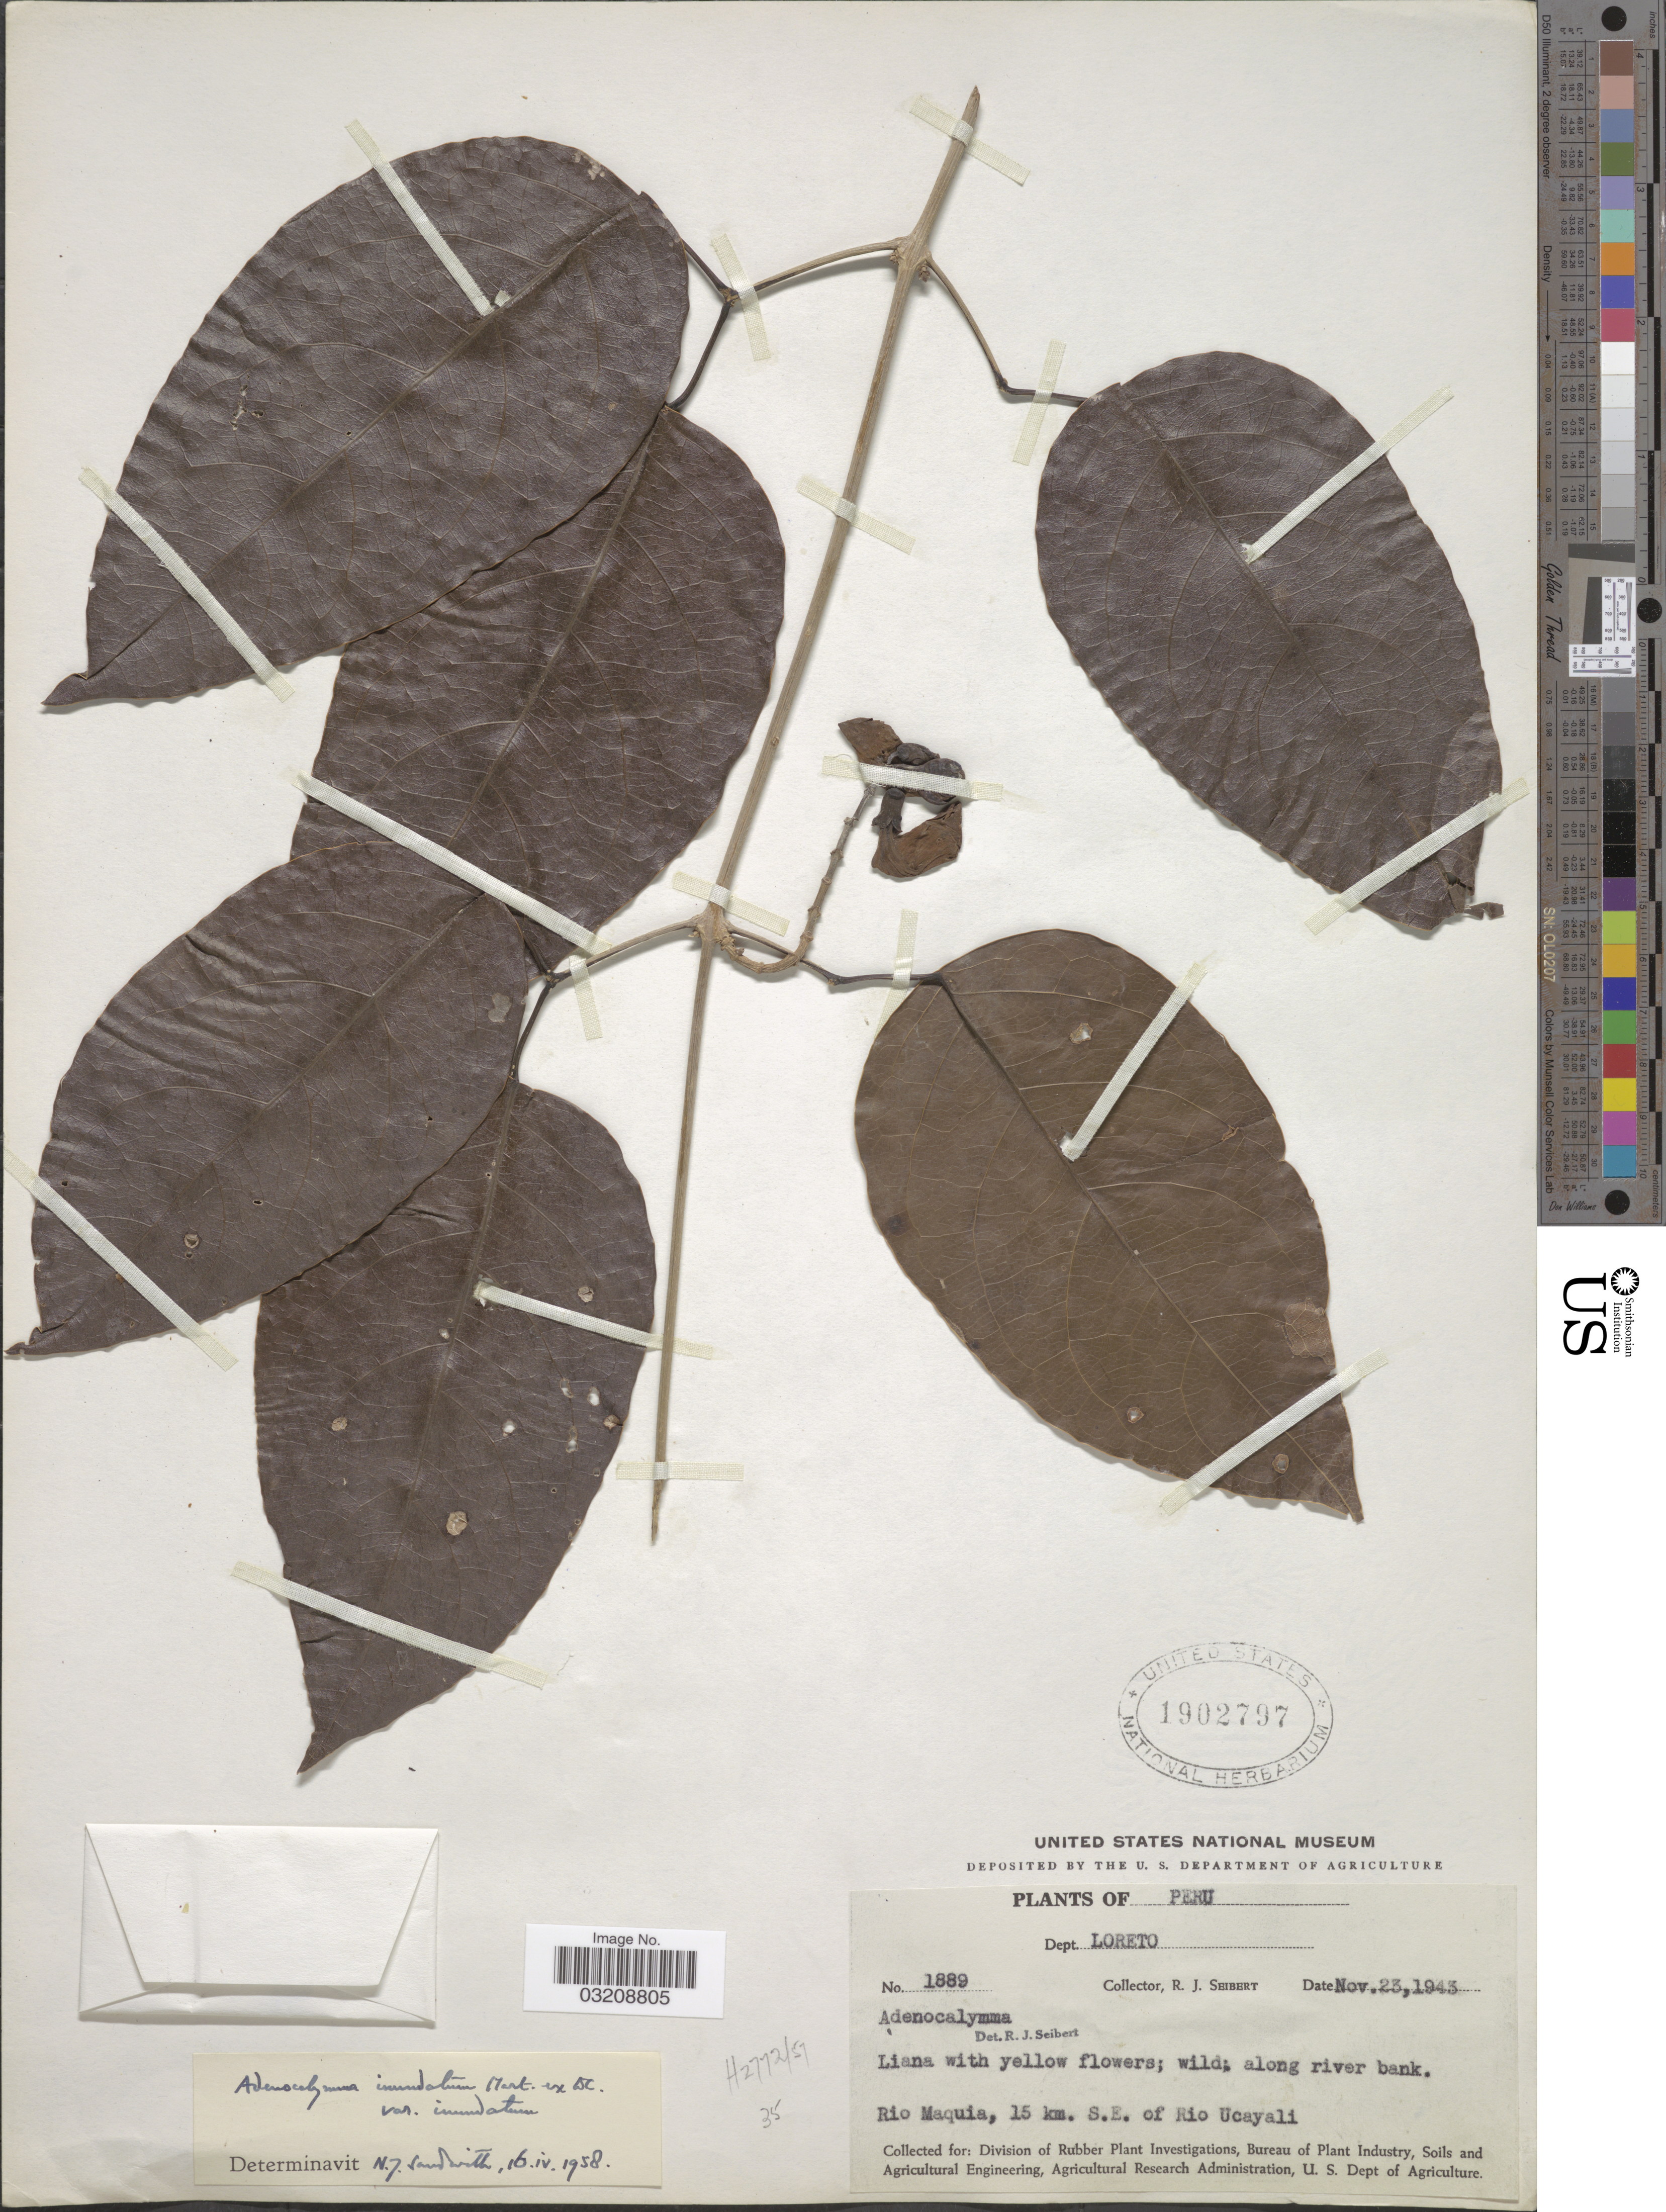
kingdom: Plantae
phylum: Tracheophyta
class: Magnoliopsida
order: Lamiales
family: Bignoniaceae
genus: Adenocalymma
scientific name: Adenocalymma inundatum var. inundatum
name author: Mart. ex DC.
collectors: R. J. Seibert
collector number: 1889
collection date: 1943-11-23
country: Peru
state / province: Loreto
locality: Dept. Loreto. Rio Maquia, 15 km. S.E. of Rio Ucayali.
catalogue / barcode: US 1902797